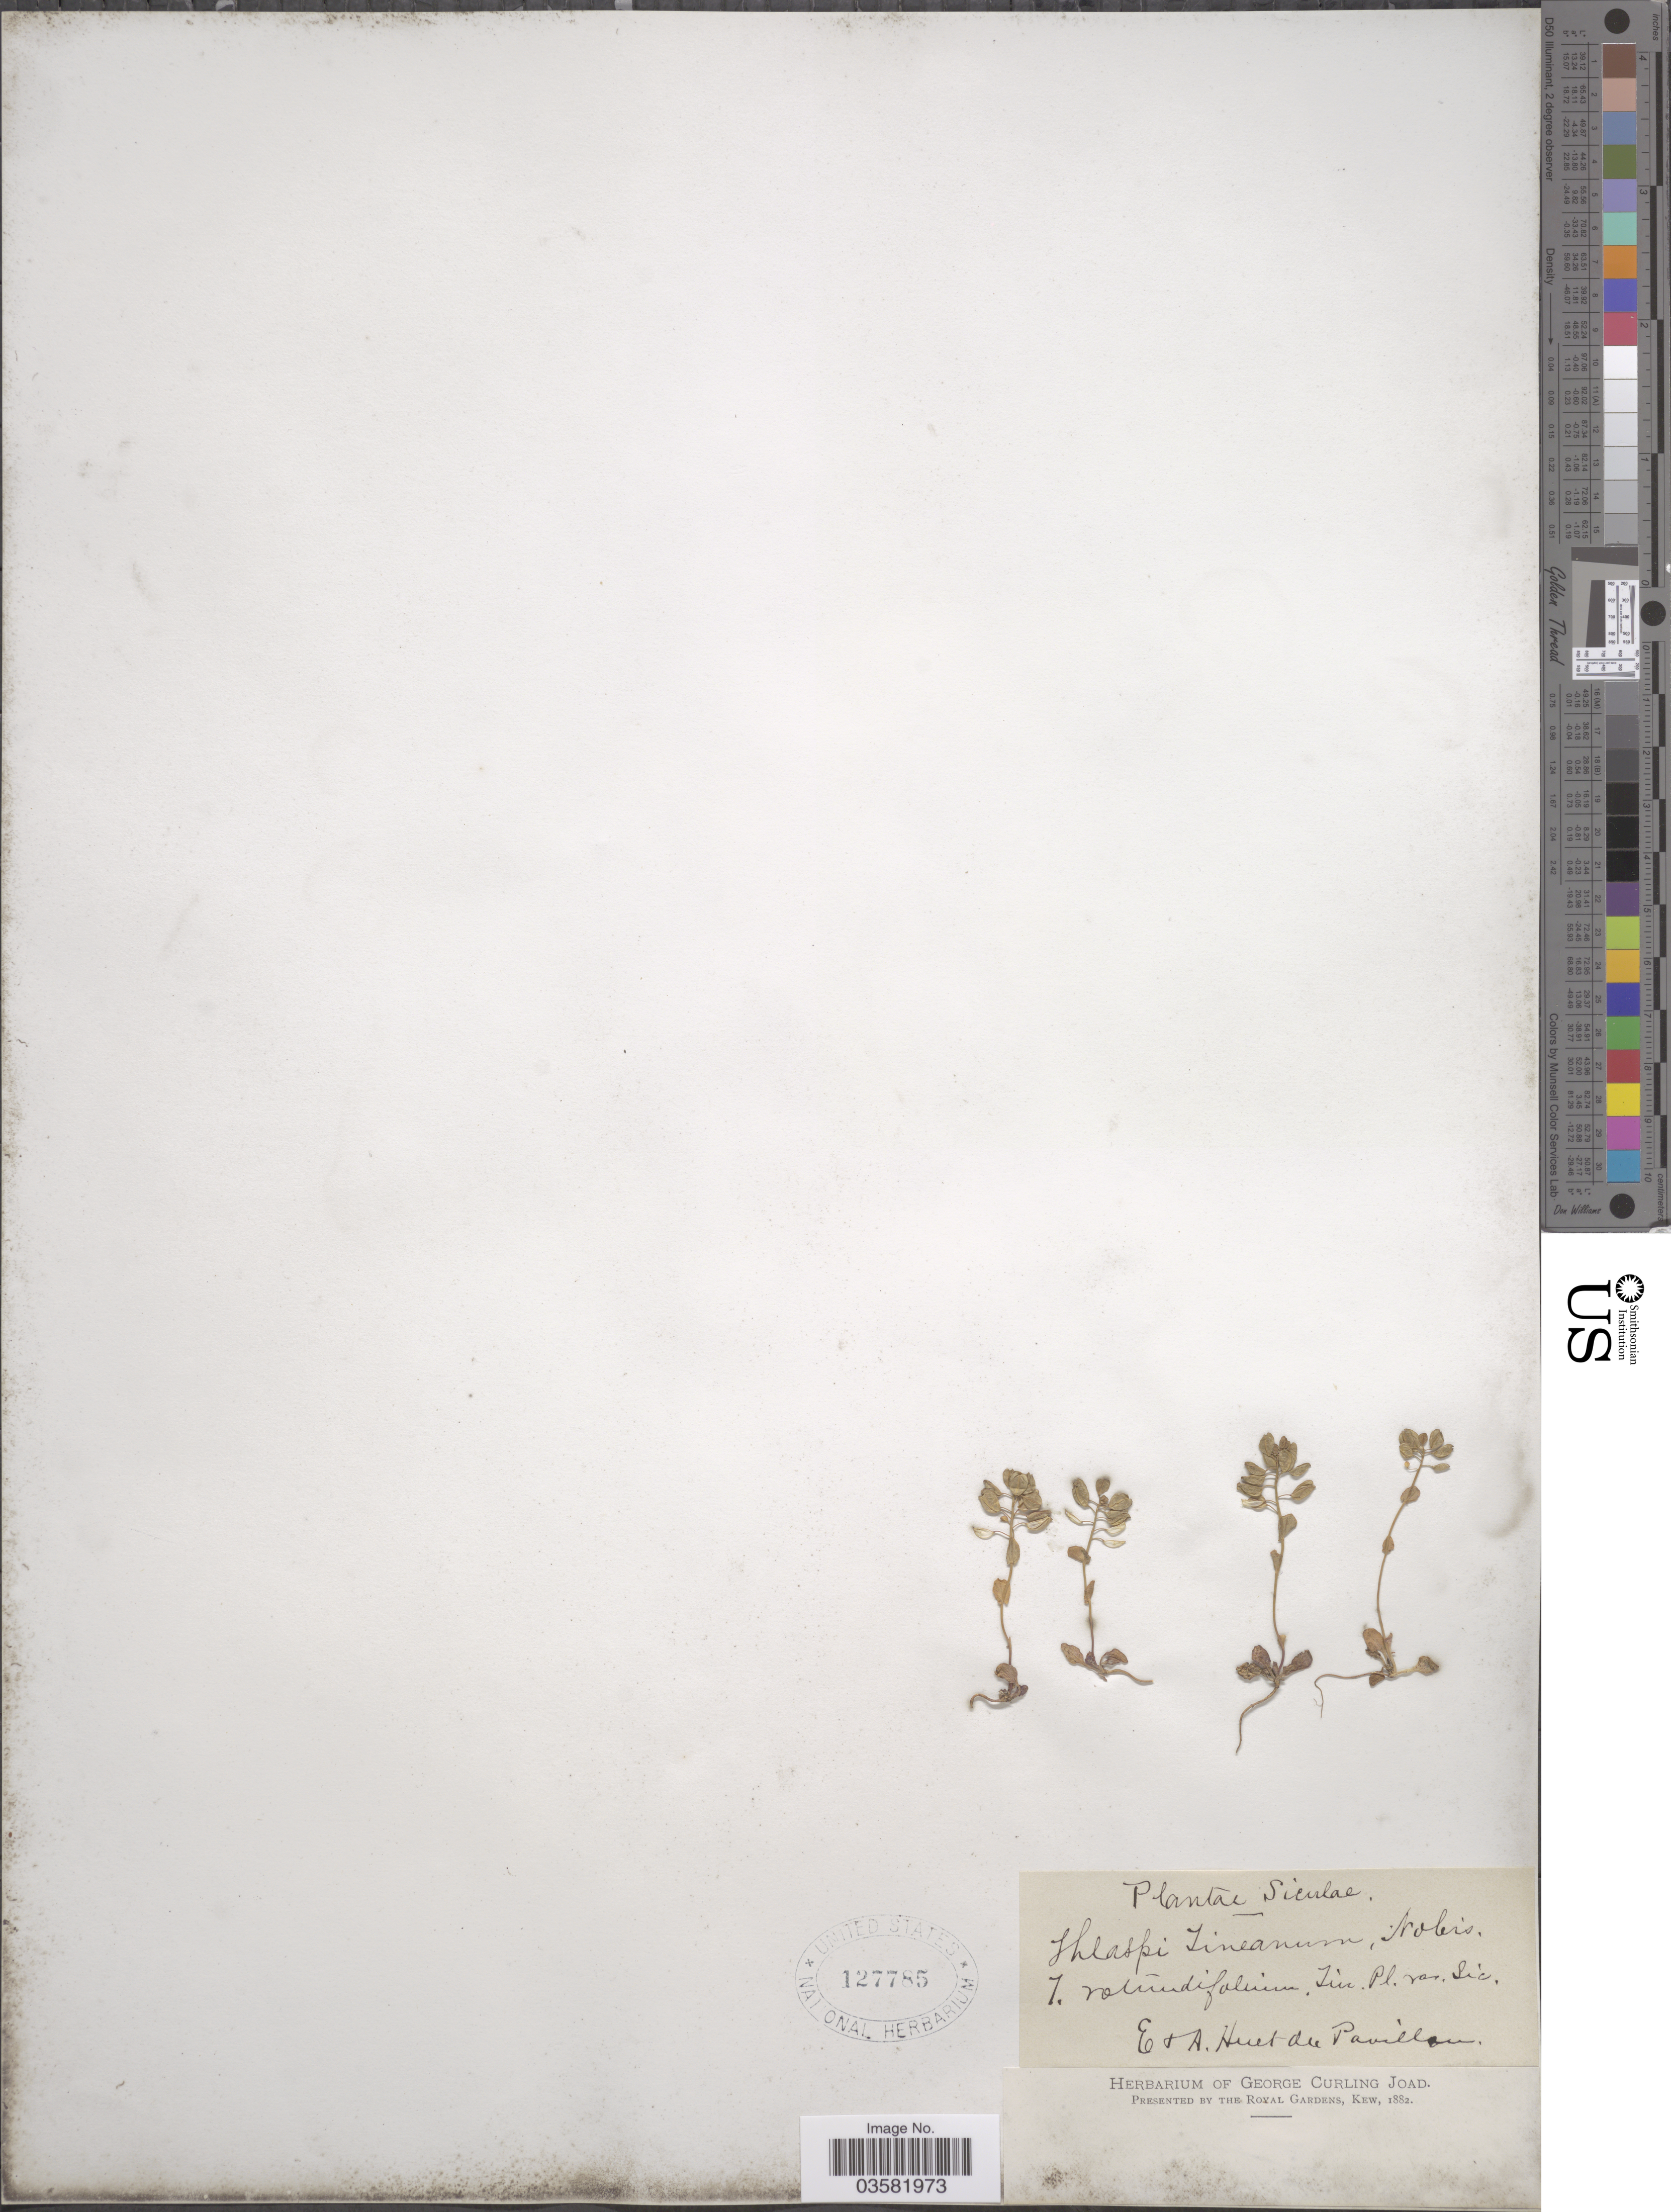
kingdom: Plantae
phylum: Tracheophyta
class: Magnoliopsida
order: Brassicales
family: Brassicaceae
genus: Thlaspi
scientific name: Thlaspi tineanum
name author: A. Huet ex Ball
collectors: E. Huet du Pavillon & A. Huet du Pavillon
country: Italy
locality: Siculae.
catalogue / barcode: US 127785